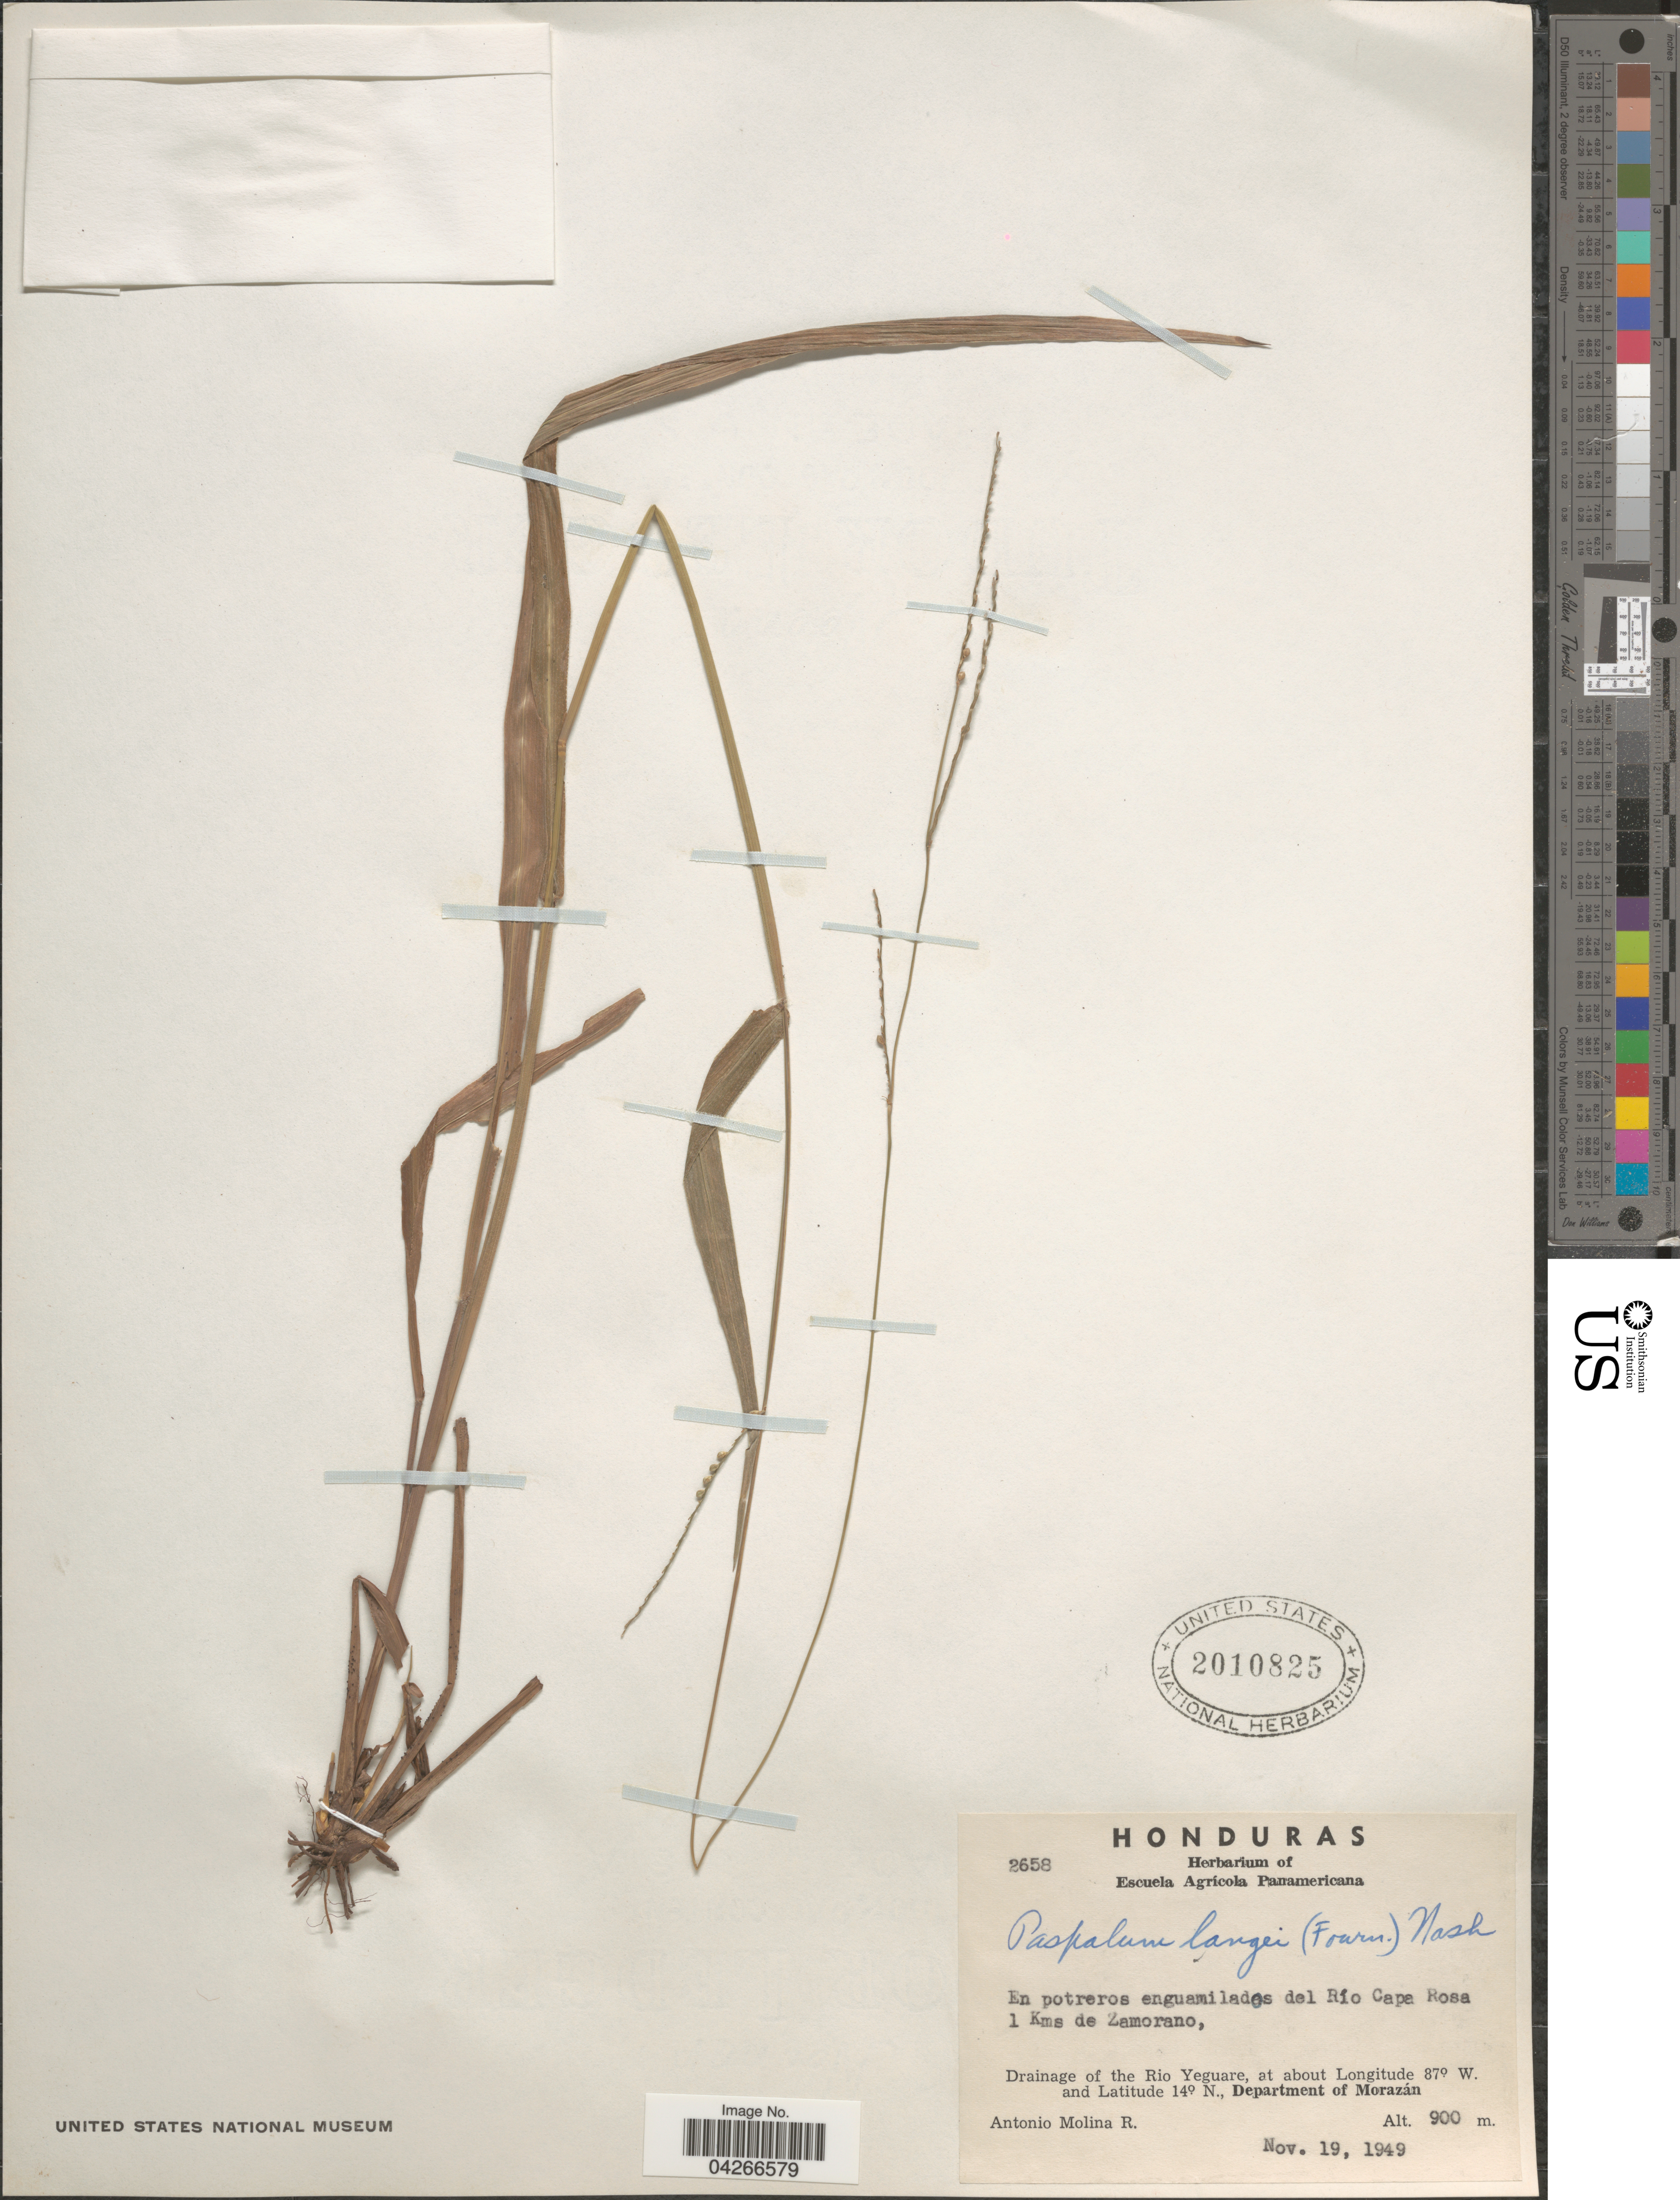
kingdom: Plantae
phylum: Tracheophyta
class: Liliopsida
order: Poales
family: Poaceae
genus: Paspalum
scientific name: Paspalum langei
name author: (E. Fourn.) Nash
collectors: A. Molina R.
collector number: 2658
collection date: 1949-11-19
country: Honduras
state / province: Fco. Morazán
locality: En potreros enguamilados del Río Capa Rosa 1 Kms de Zamorano, Drainage of the Rio Yeguare, Department of Morazán.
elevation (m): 900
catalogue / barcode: US 2010825